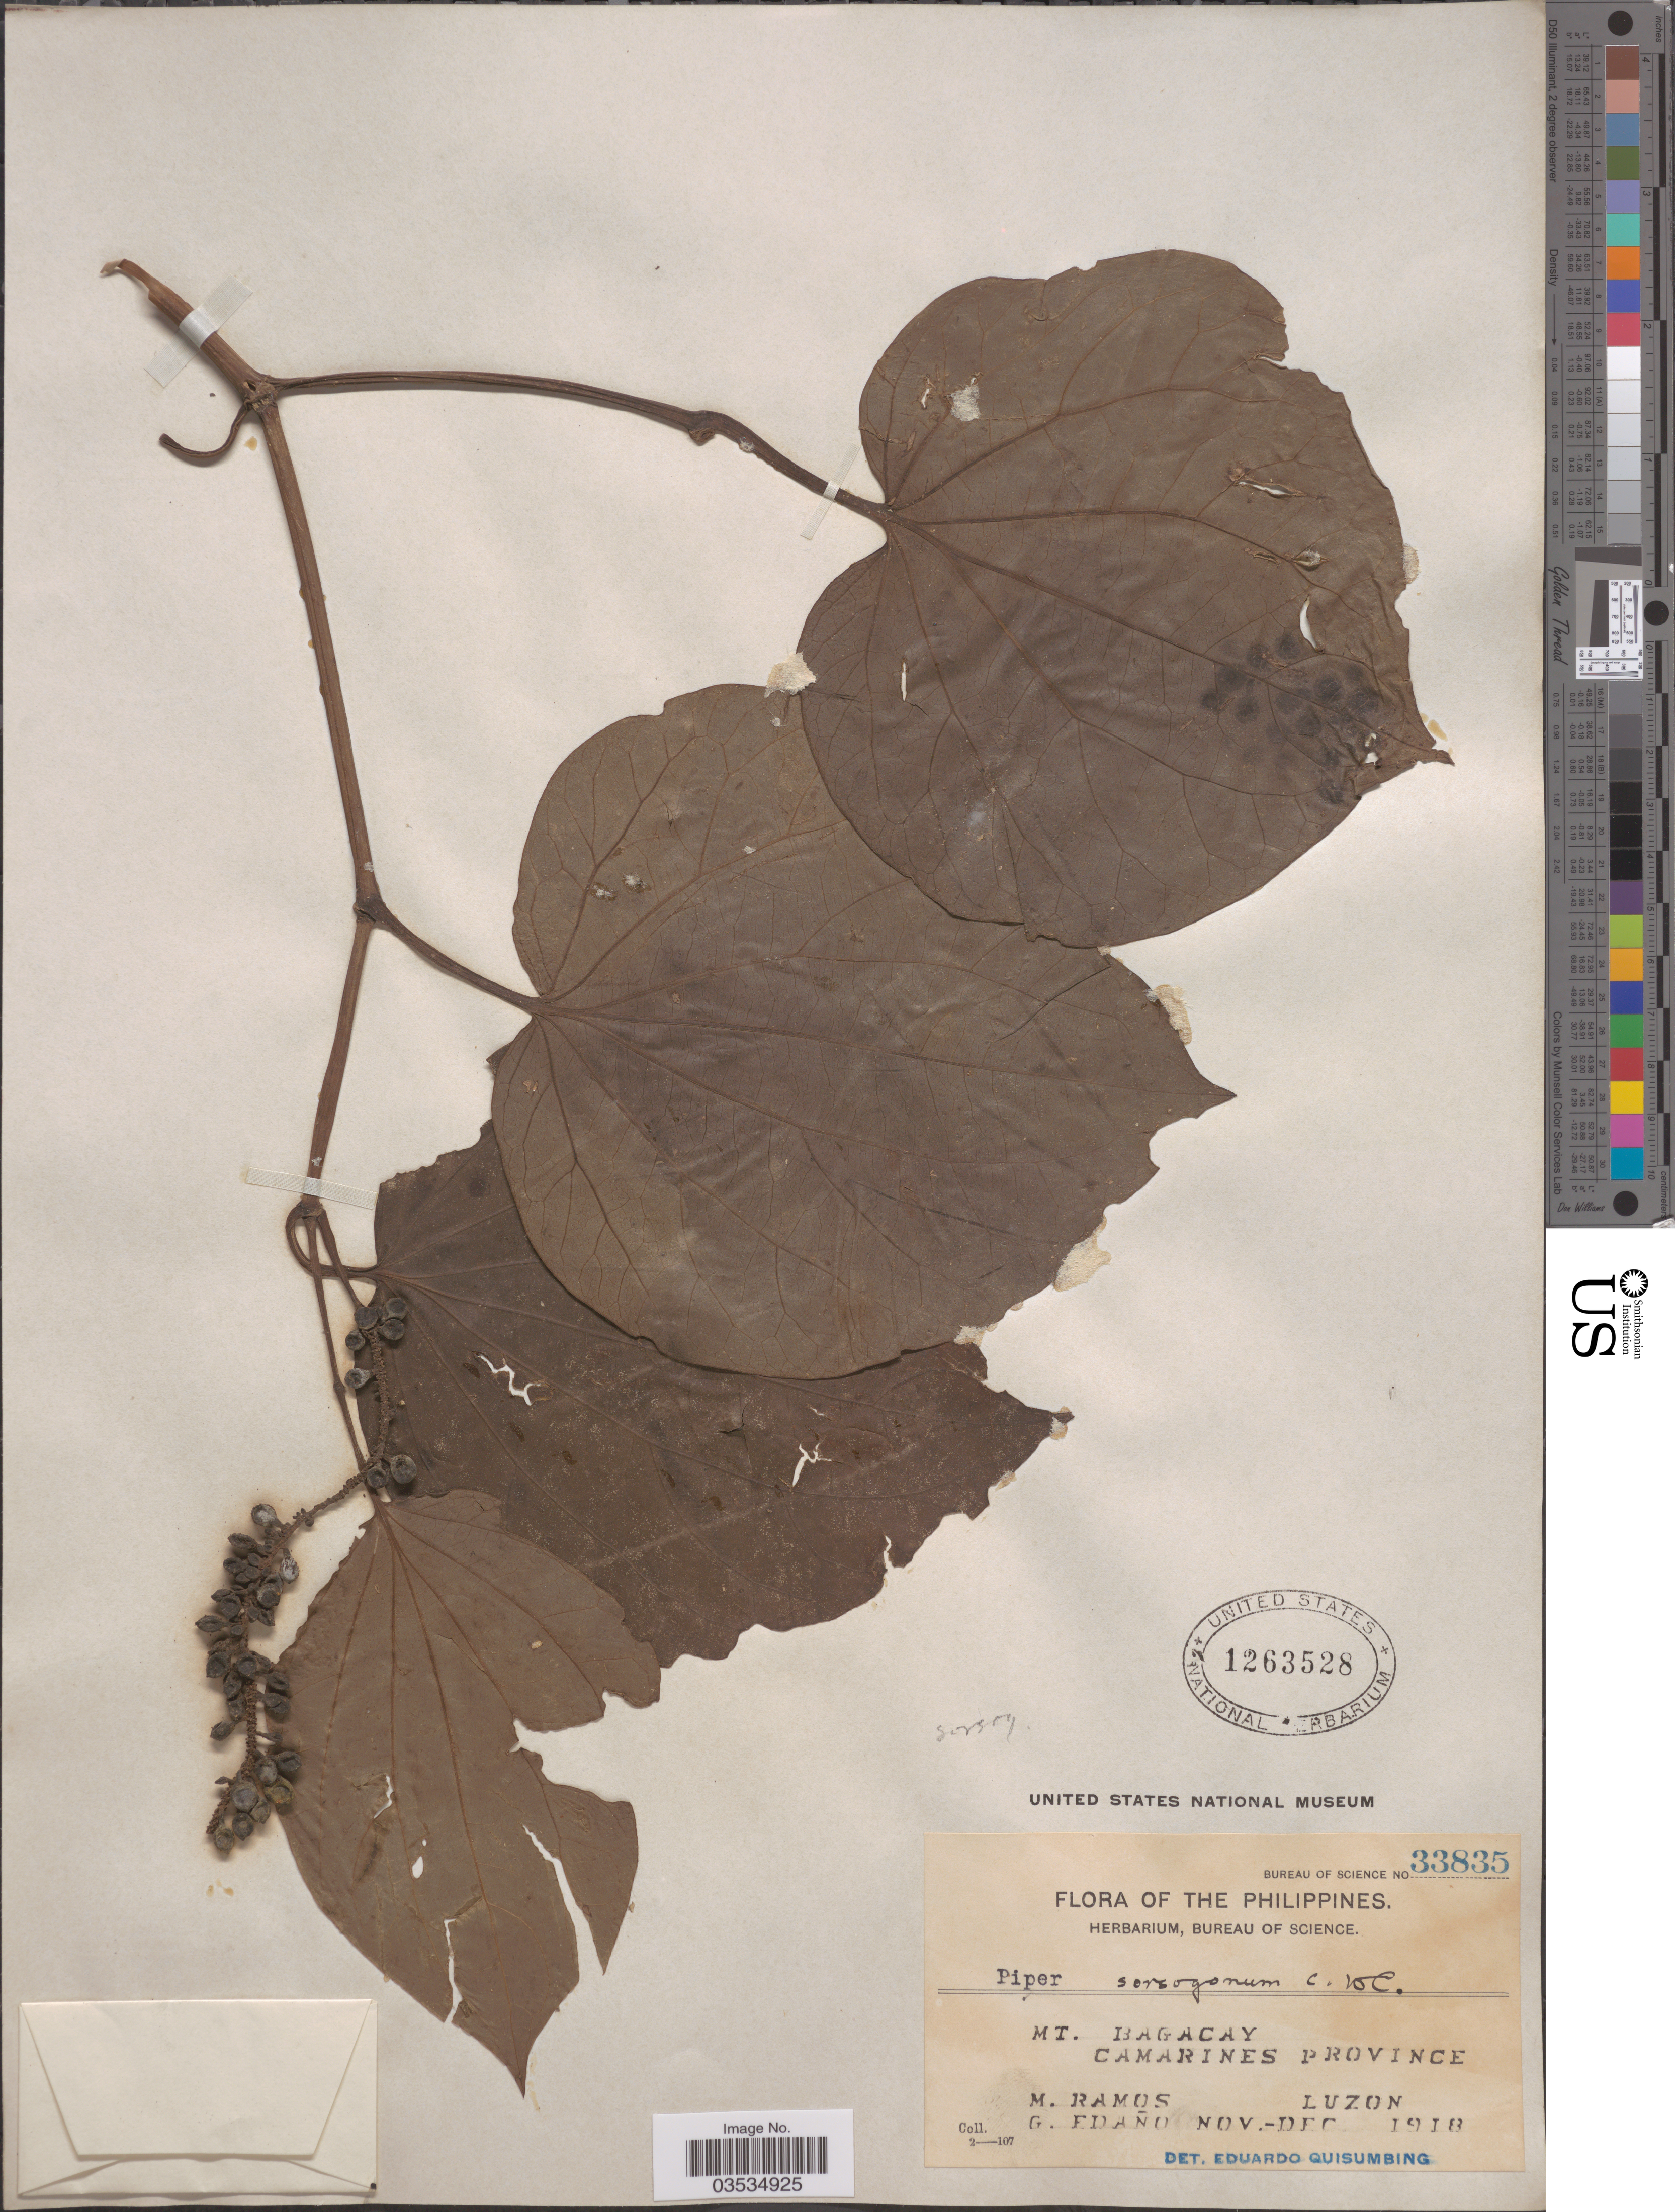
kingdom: Plantae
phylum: Tracheophyta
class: Magnoliopsida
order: Piperales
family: Piperaceae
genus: Piper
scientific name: Piper sorsogonum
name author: C. DC.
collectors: M. Ramos & G. Edaño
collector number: Bureau of Science 33835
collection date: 1918-11/1918-12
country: Philippines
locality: Mt. Bagacay. Camarines Province. Luzon.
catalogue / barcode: US 1263528